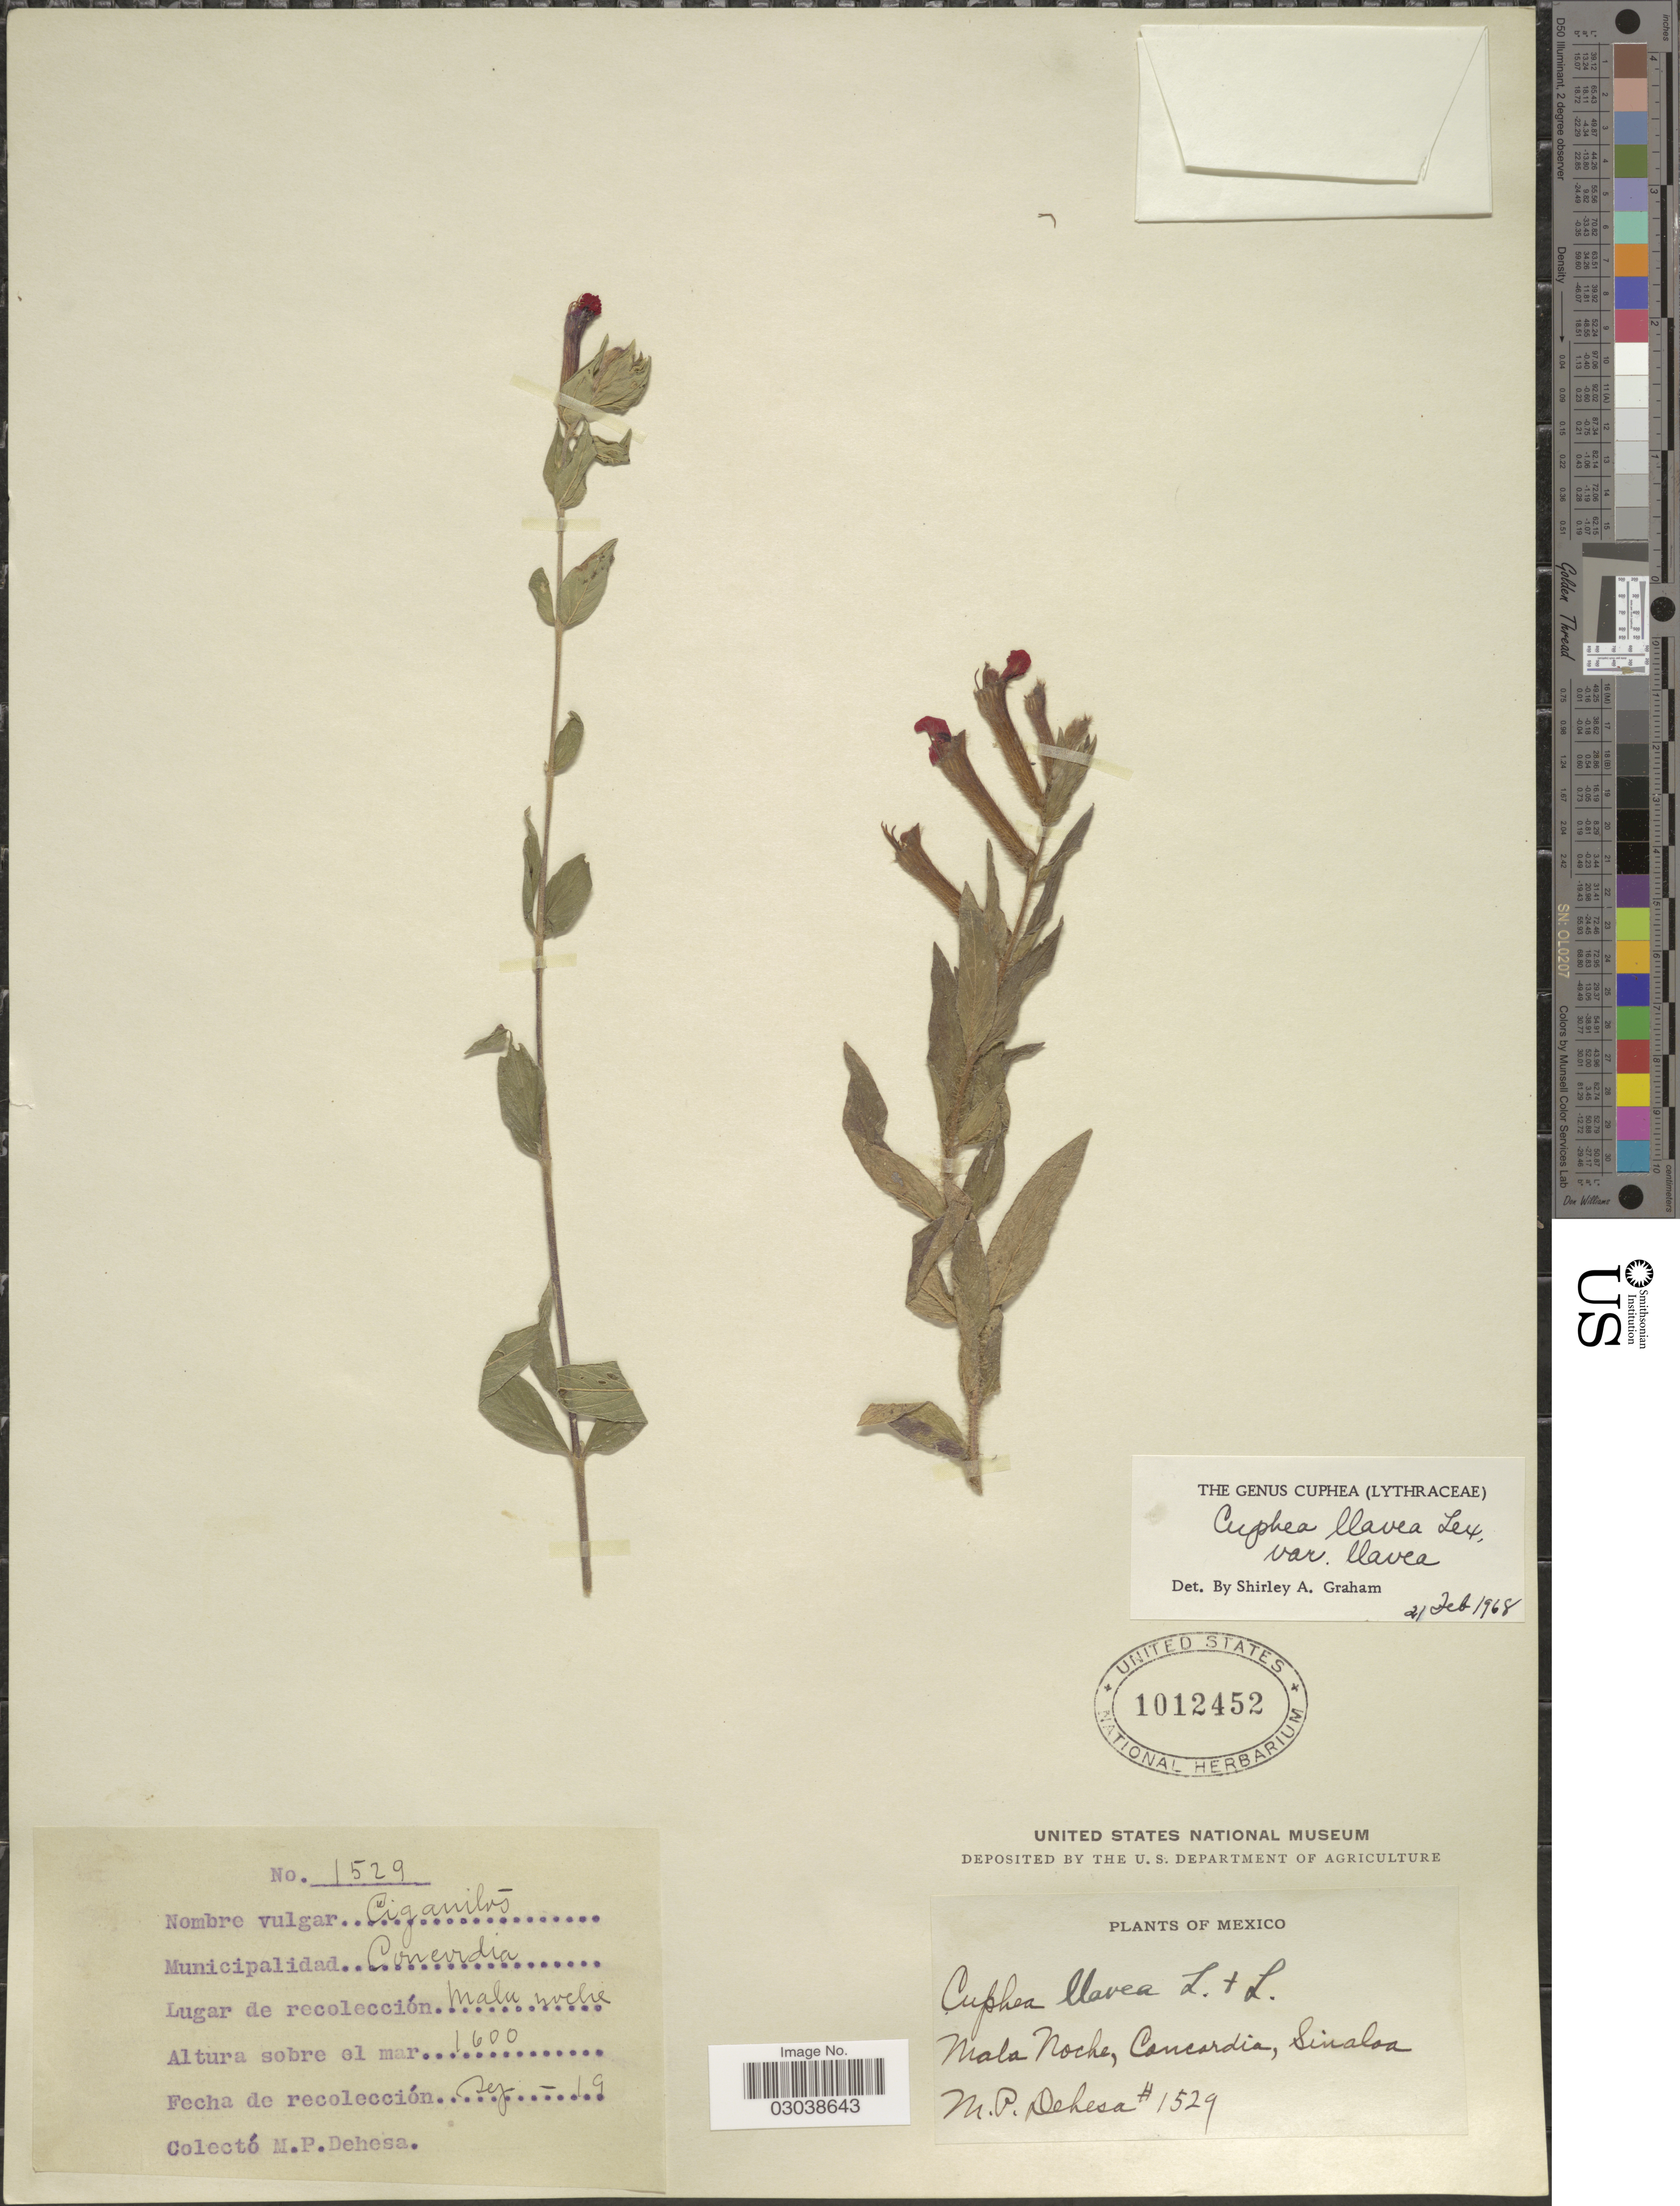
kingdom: Plantae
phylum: Tracheophyta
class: Magnoliopsida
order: Myrtales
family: Lythraceae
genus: Cuphea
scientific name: Cuphea llavea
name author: Lex.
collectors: M. Dehesa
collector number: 1529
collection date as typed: Transcribed d/m/y: /9/19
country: Mexico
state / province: Sinaloa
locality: Municipalidad Concordia, Mala Noche, Sinaloa.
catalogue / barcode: US 1012452